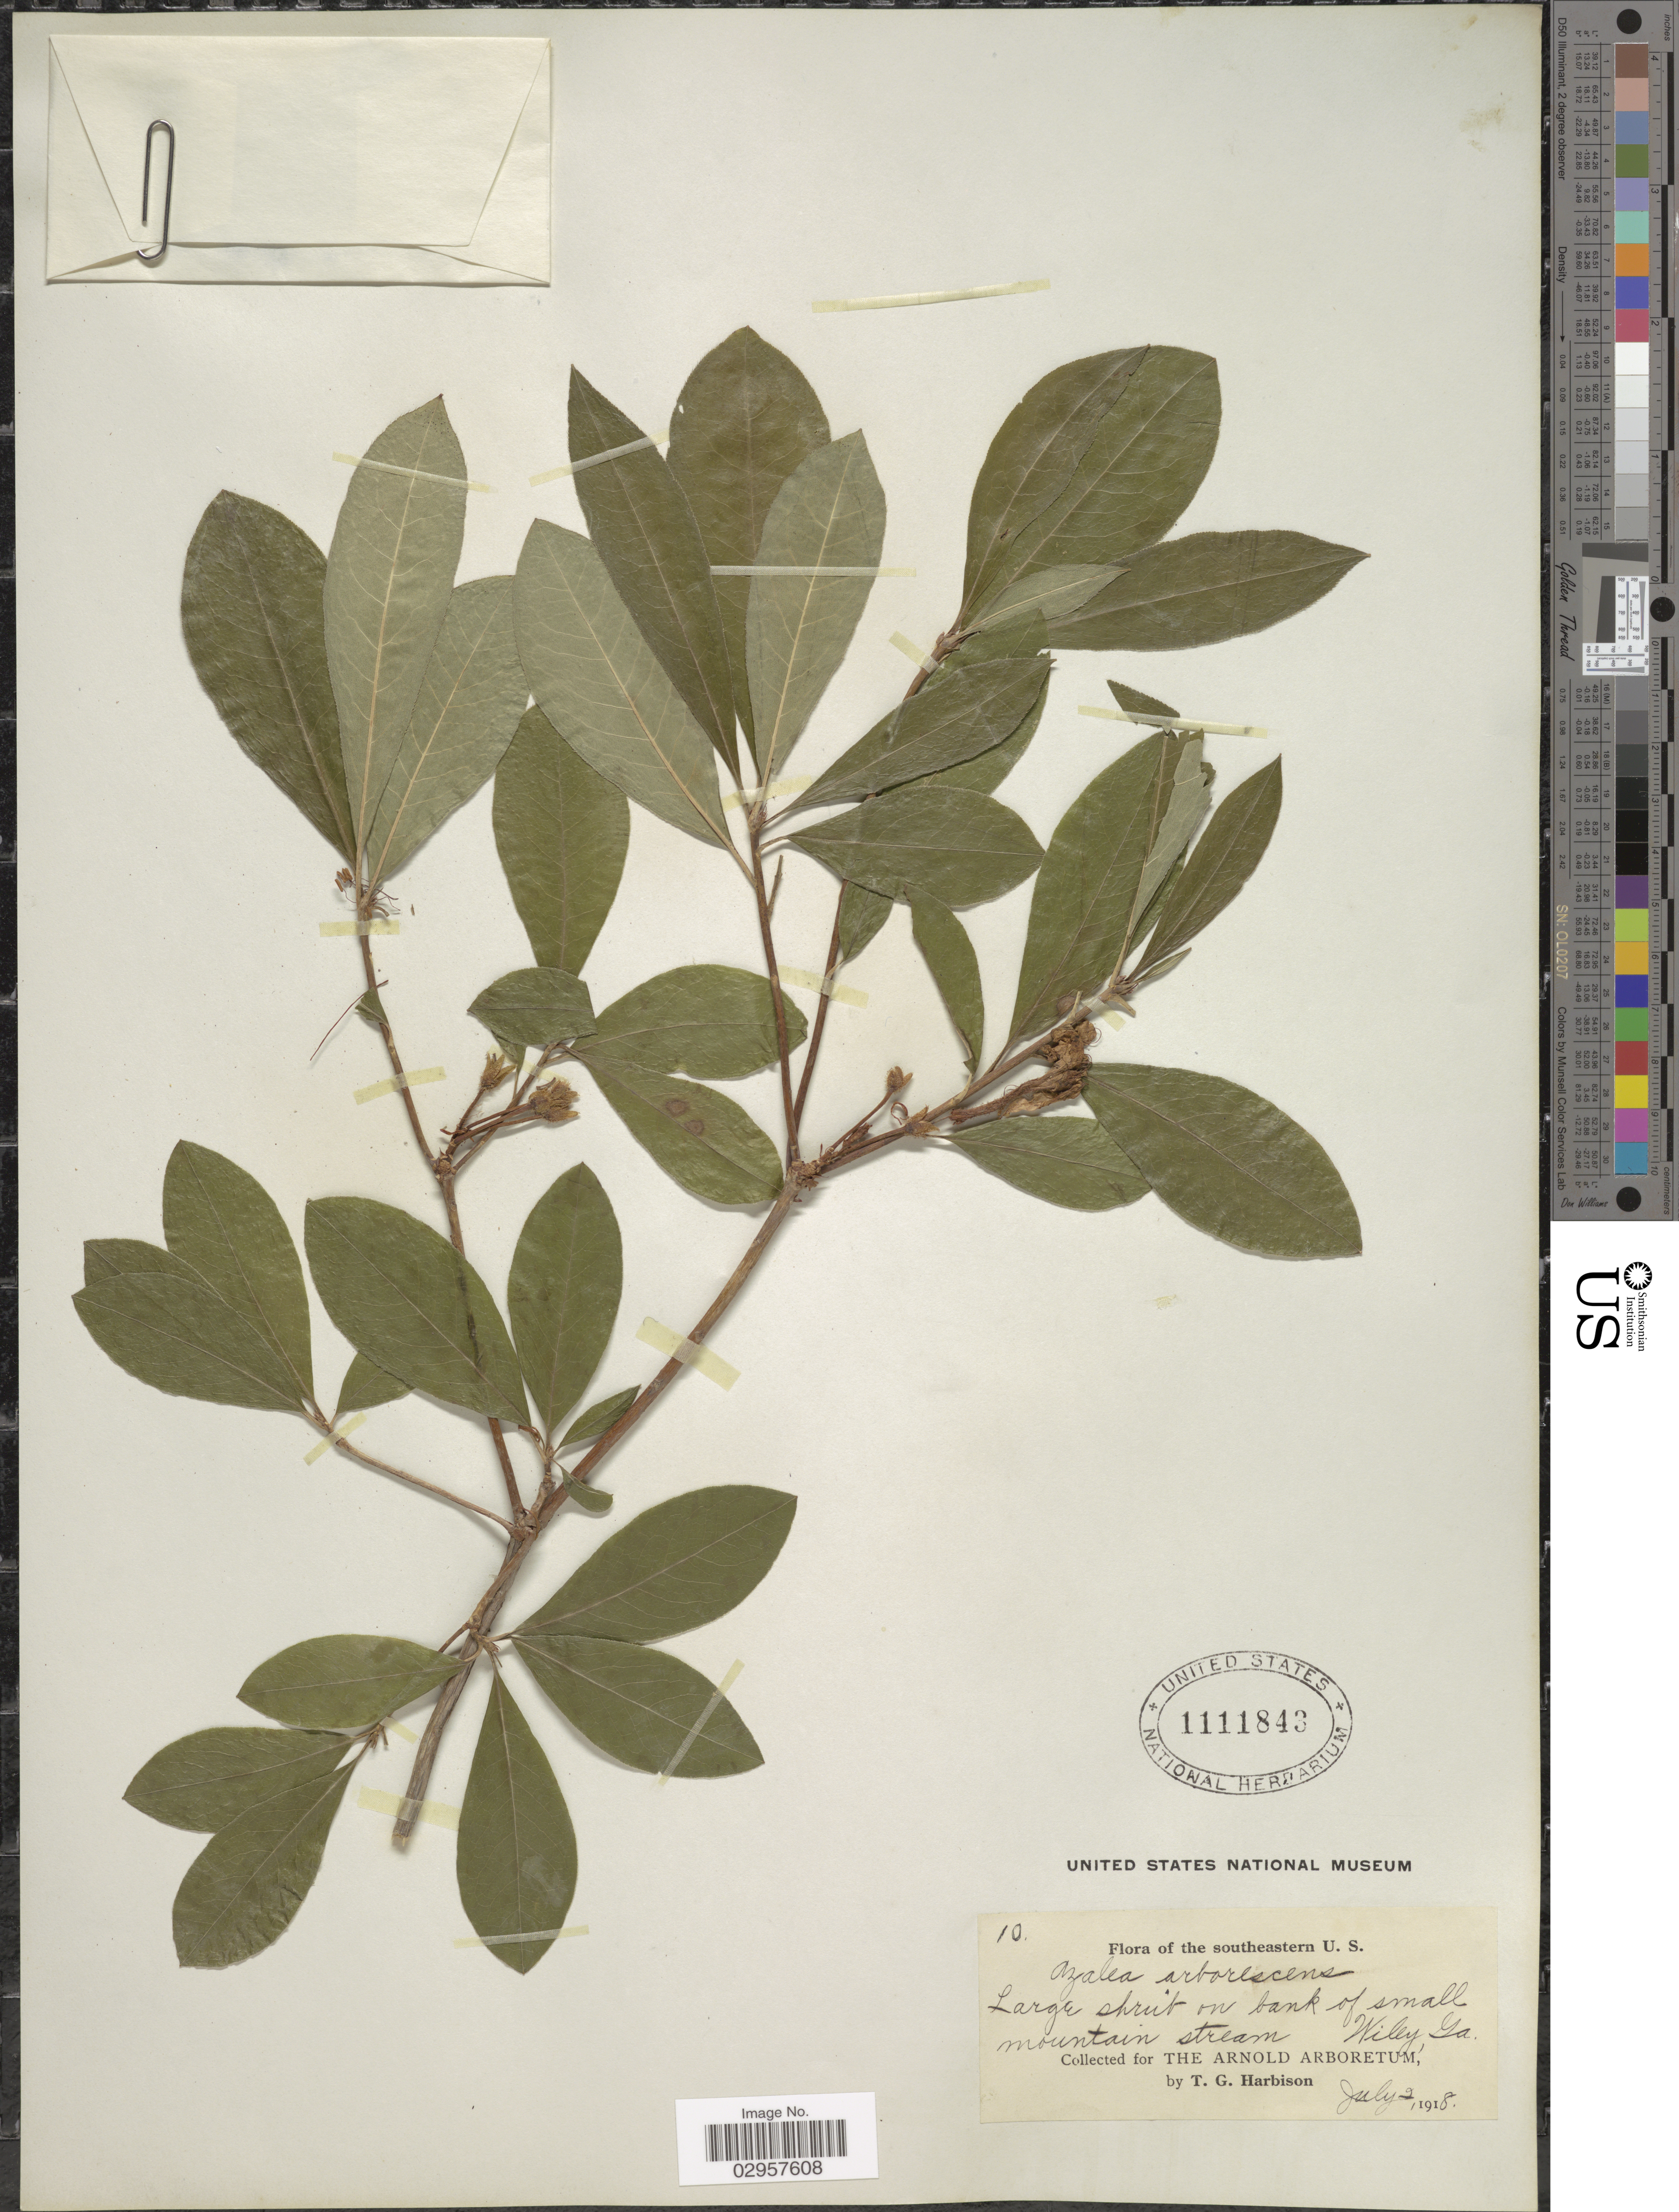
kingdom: Plantae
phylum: Tracheophyta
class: Magnoliopsida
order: Ericales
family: Ericaceae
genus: Rhododendron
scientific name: Rhododendron arborescens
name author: (Pursh) Torr.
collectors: T. Harbison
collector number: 10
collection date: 1918-07-02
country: United States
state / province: Georgia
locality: Small mountain stream, Wiley.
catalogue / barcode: US 1111843